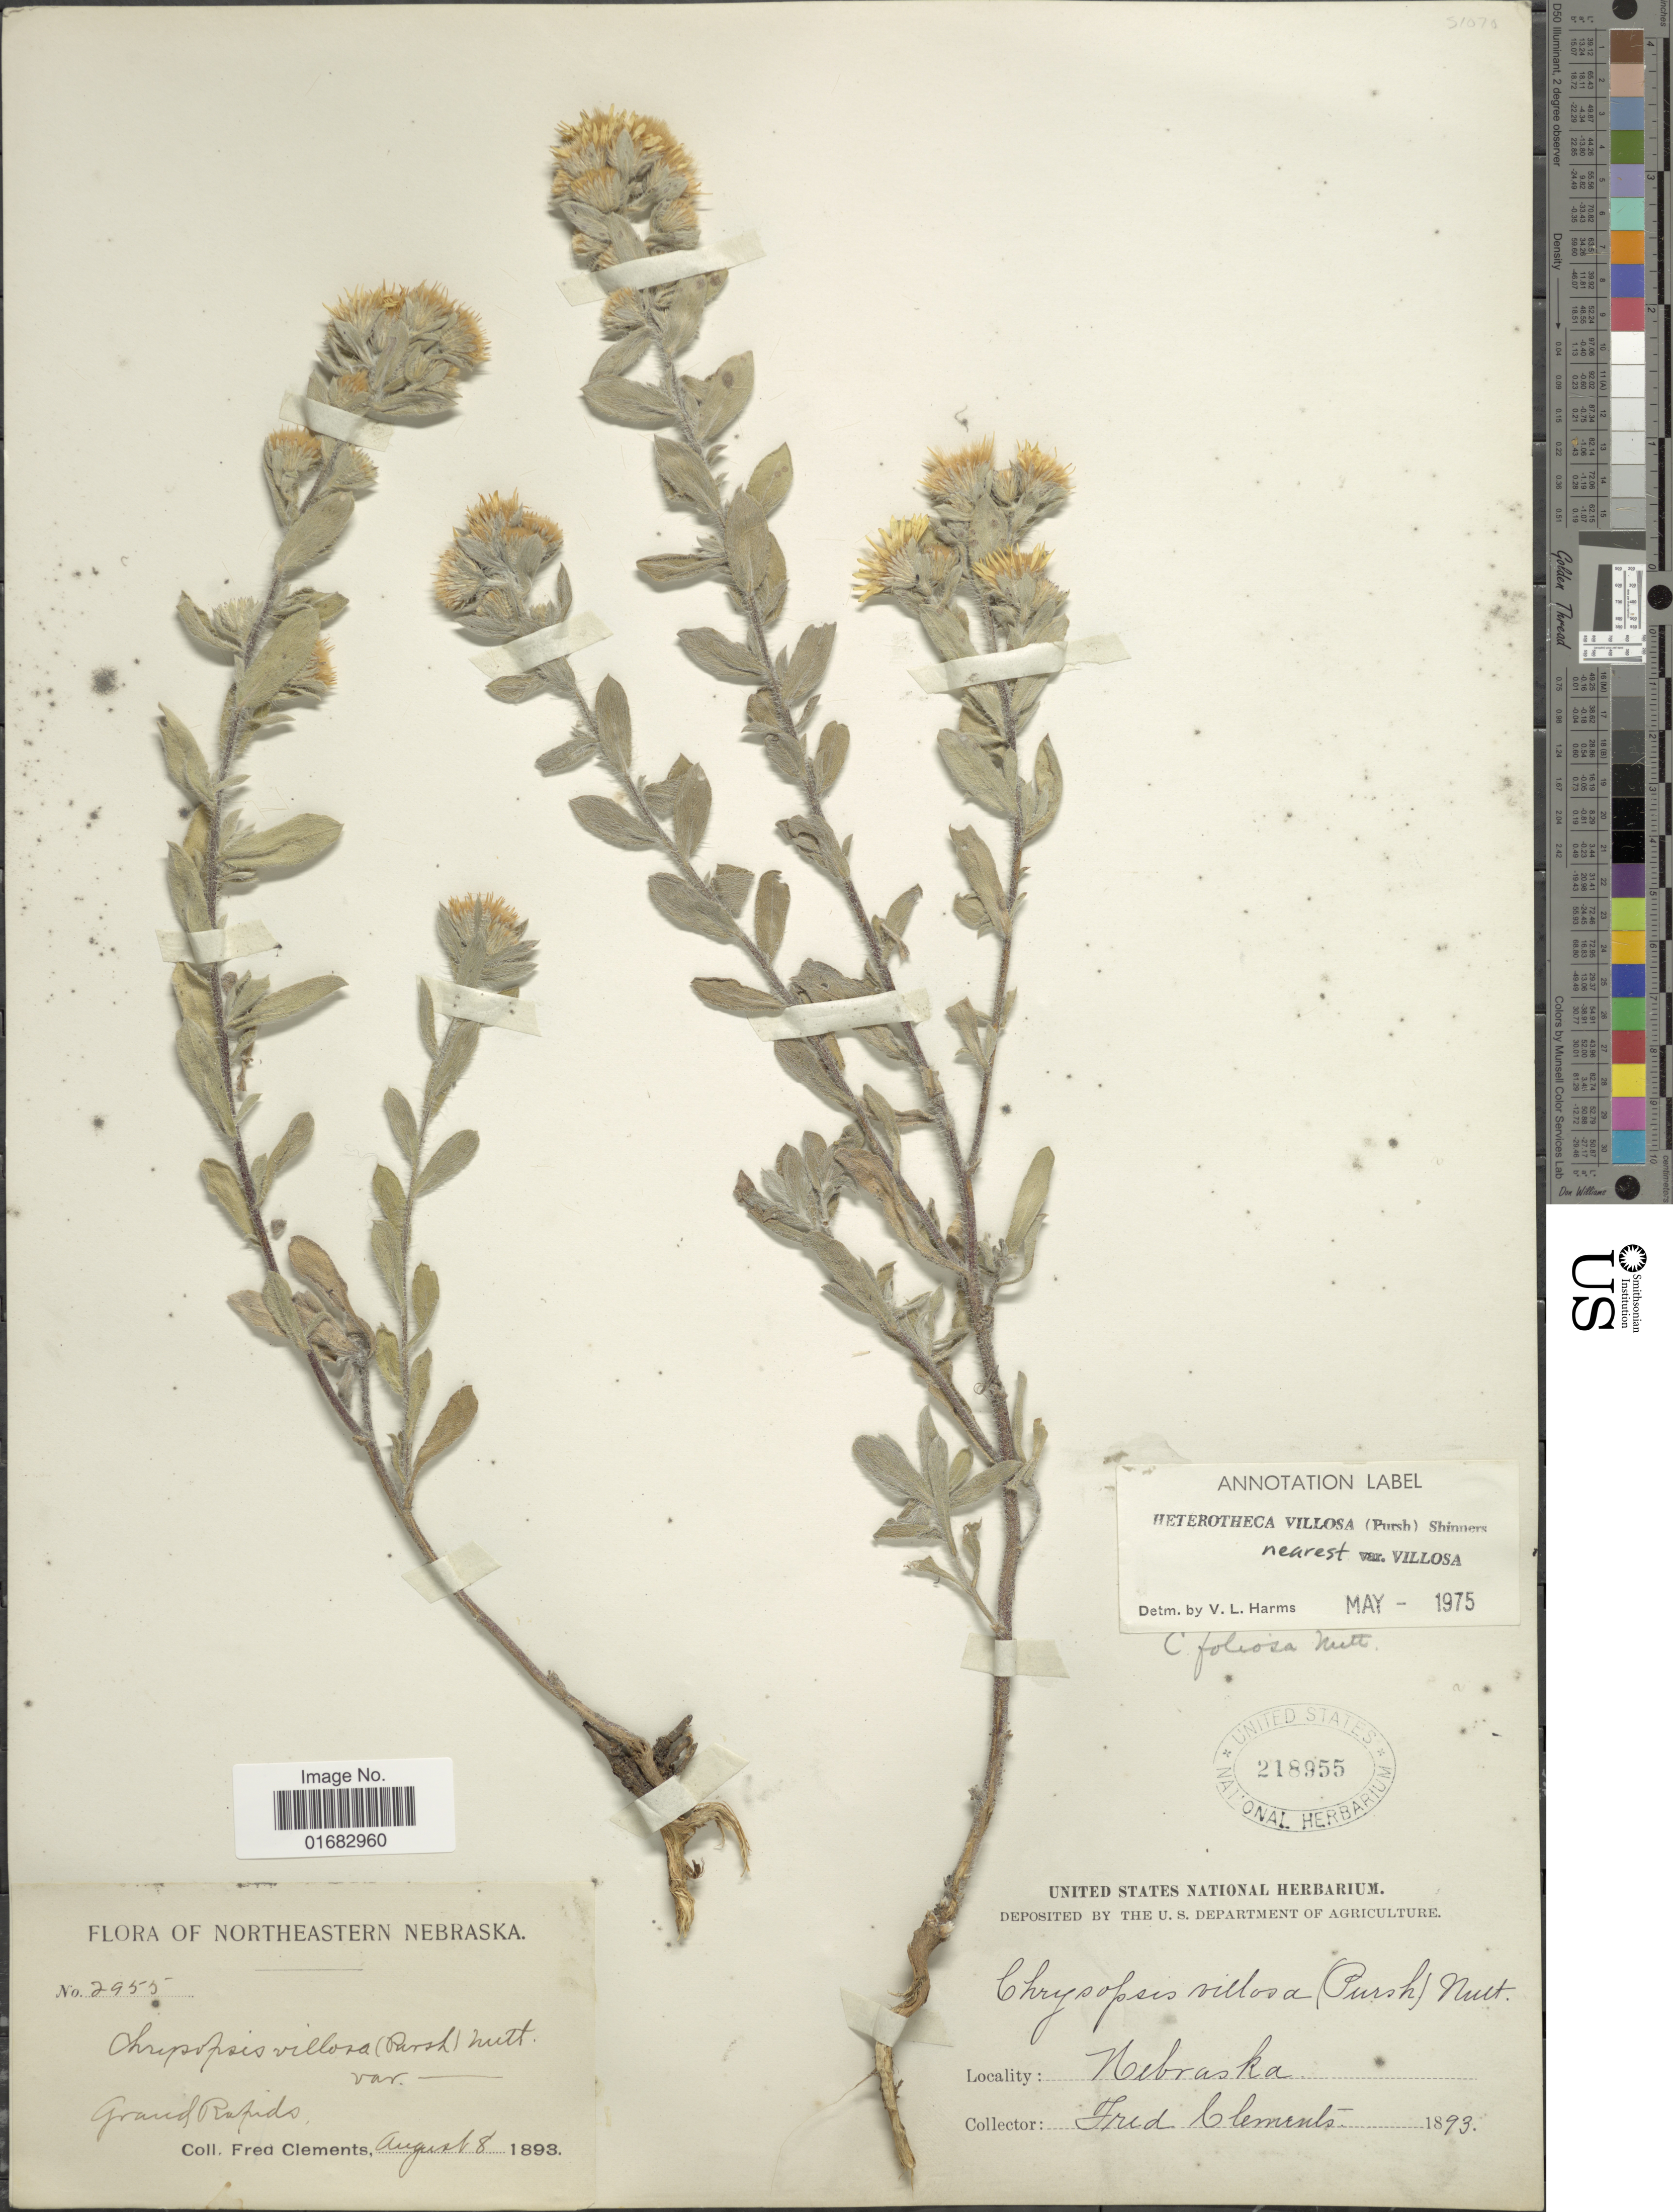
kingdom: Plantae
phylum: Tracheophyta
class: Magnoliopsida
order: Asterales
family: Asteraceae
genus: Heterotheca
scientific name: Heterotheca villosa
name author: (Pursh) Shinners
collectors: F. E. Clements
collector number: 2955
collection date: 1893-08-08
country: United States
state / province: Nebraska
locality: Northeastern Nebraska, Grand Rapids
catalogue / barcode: US 218955